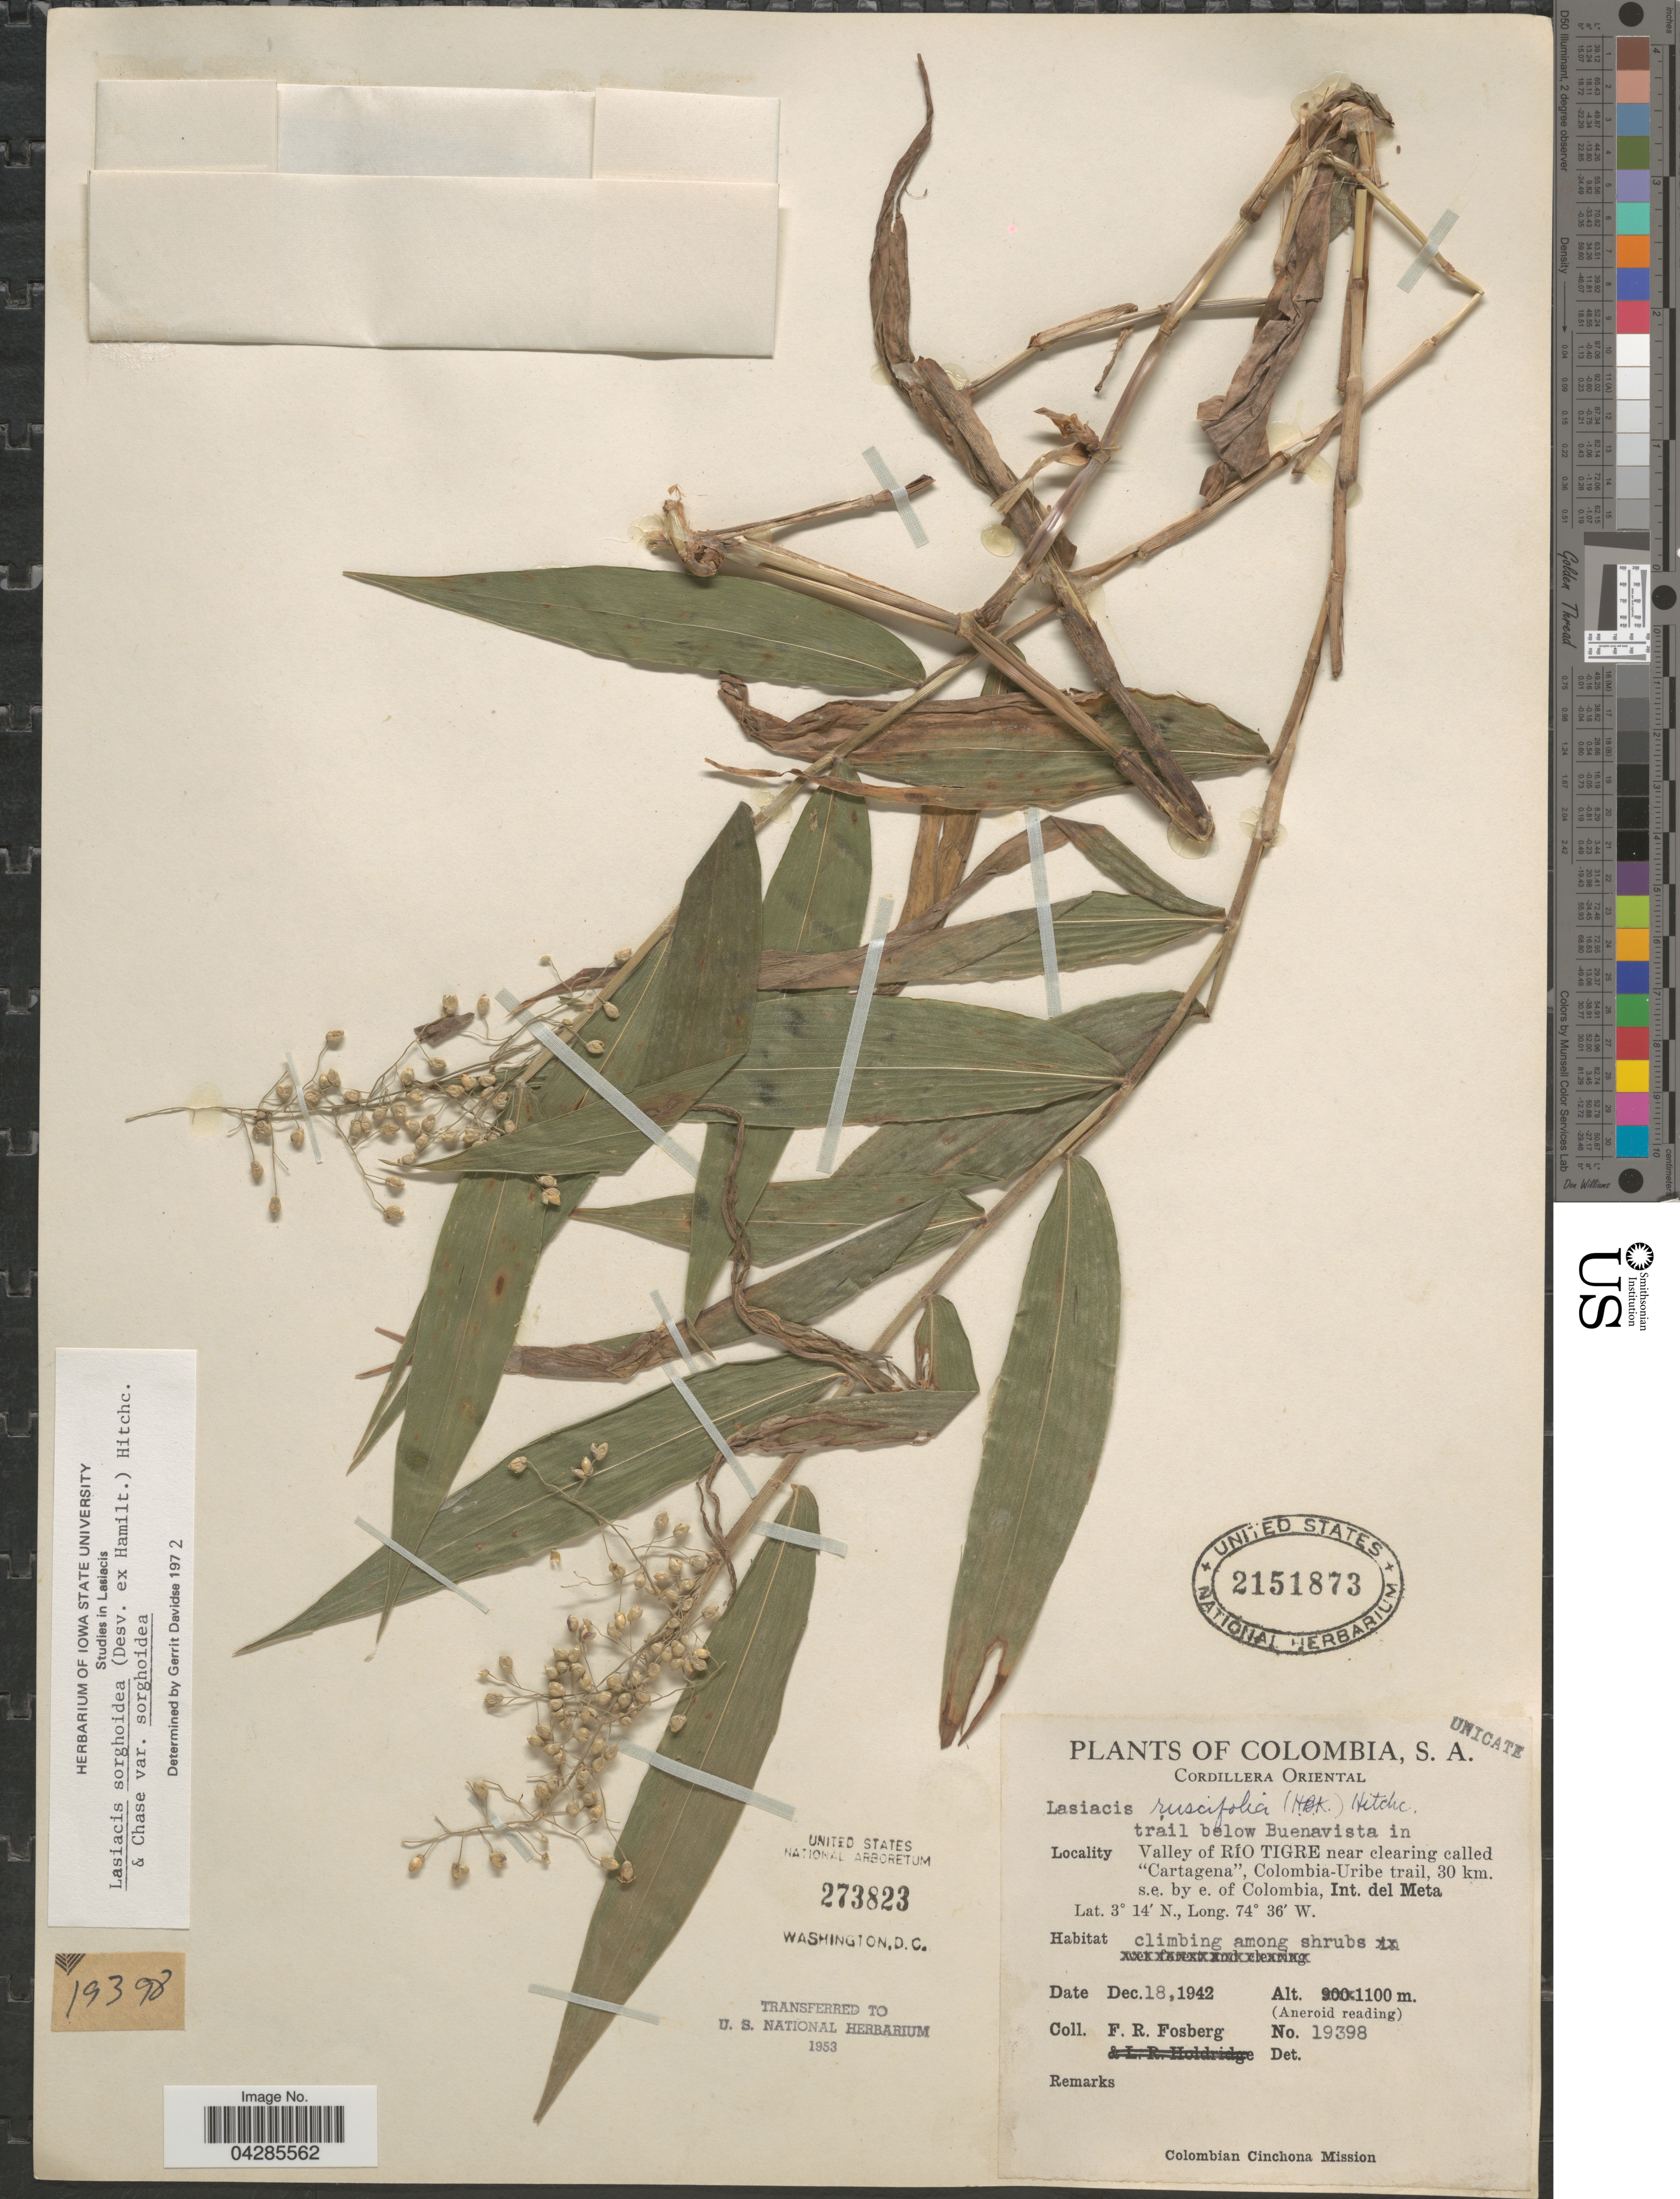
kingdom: Plantae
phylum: Tracheophyta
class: Liliopsida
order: Poales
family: Poaceae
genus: Lasiacis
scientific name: Lasiacis sorghoidea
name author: (Desv. ex Ham.) Hitchc. & Chase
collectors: F. R. Fosberg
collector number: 19398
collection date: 1942-12-18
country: Colombia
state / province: Meta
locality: Cordillera Oriental. Trail below Buenavista in Valley of Río Tigre near clearing called "Cartagena", Colombia-Uribe trail, 30 km. s.e. by e. of Colombia, Int. del Meta. Colombian Cinchona Mission.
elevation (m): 1100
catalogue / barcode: US 2151873